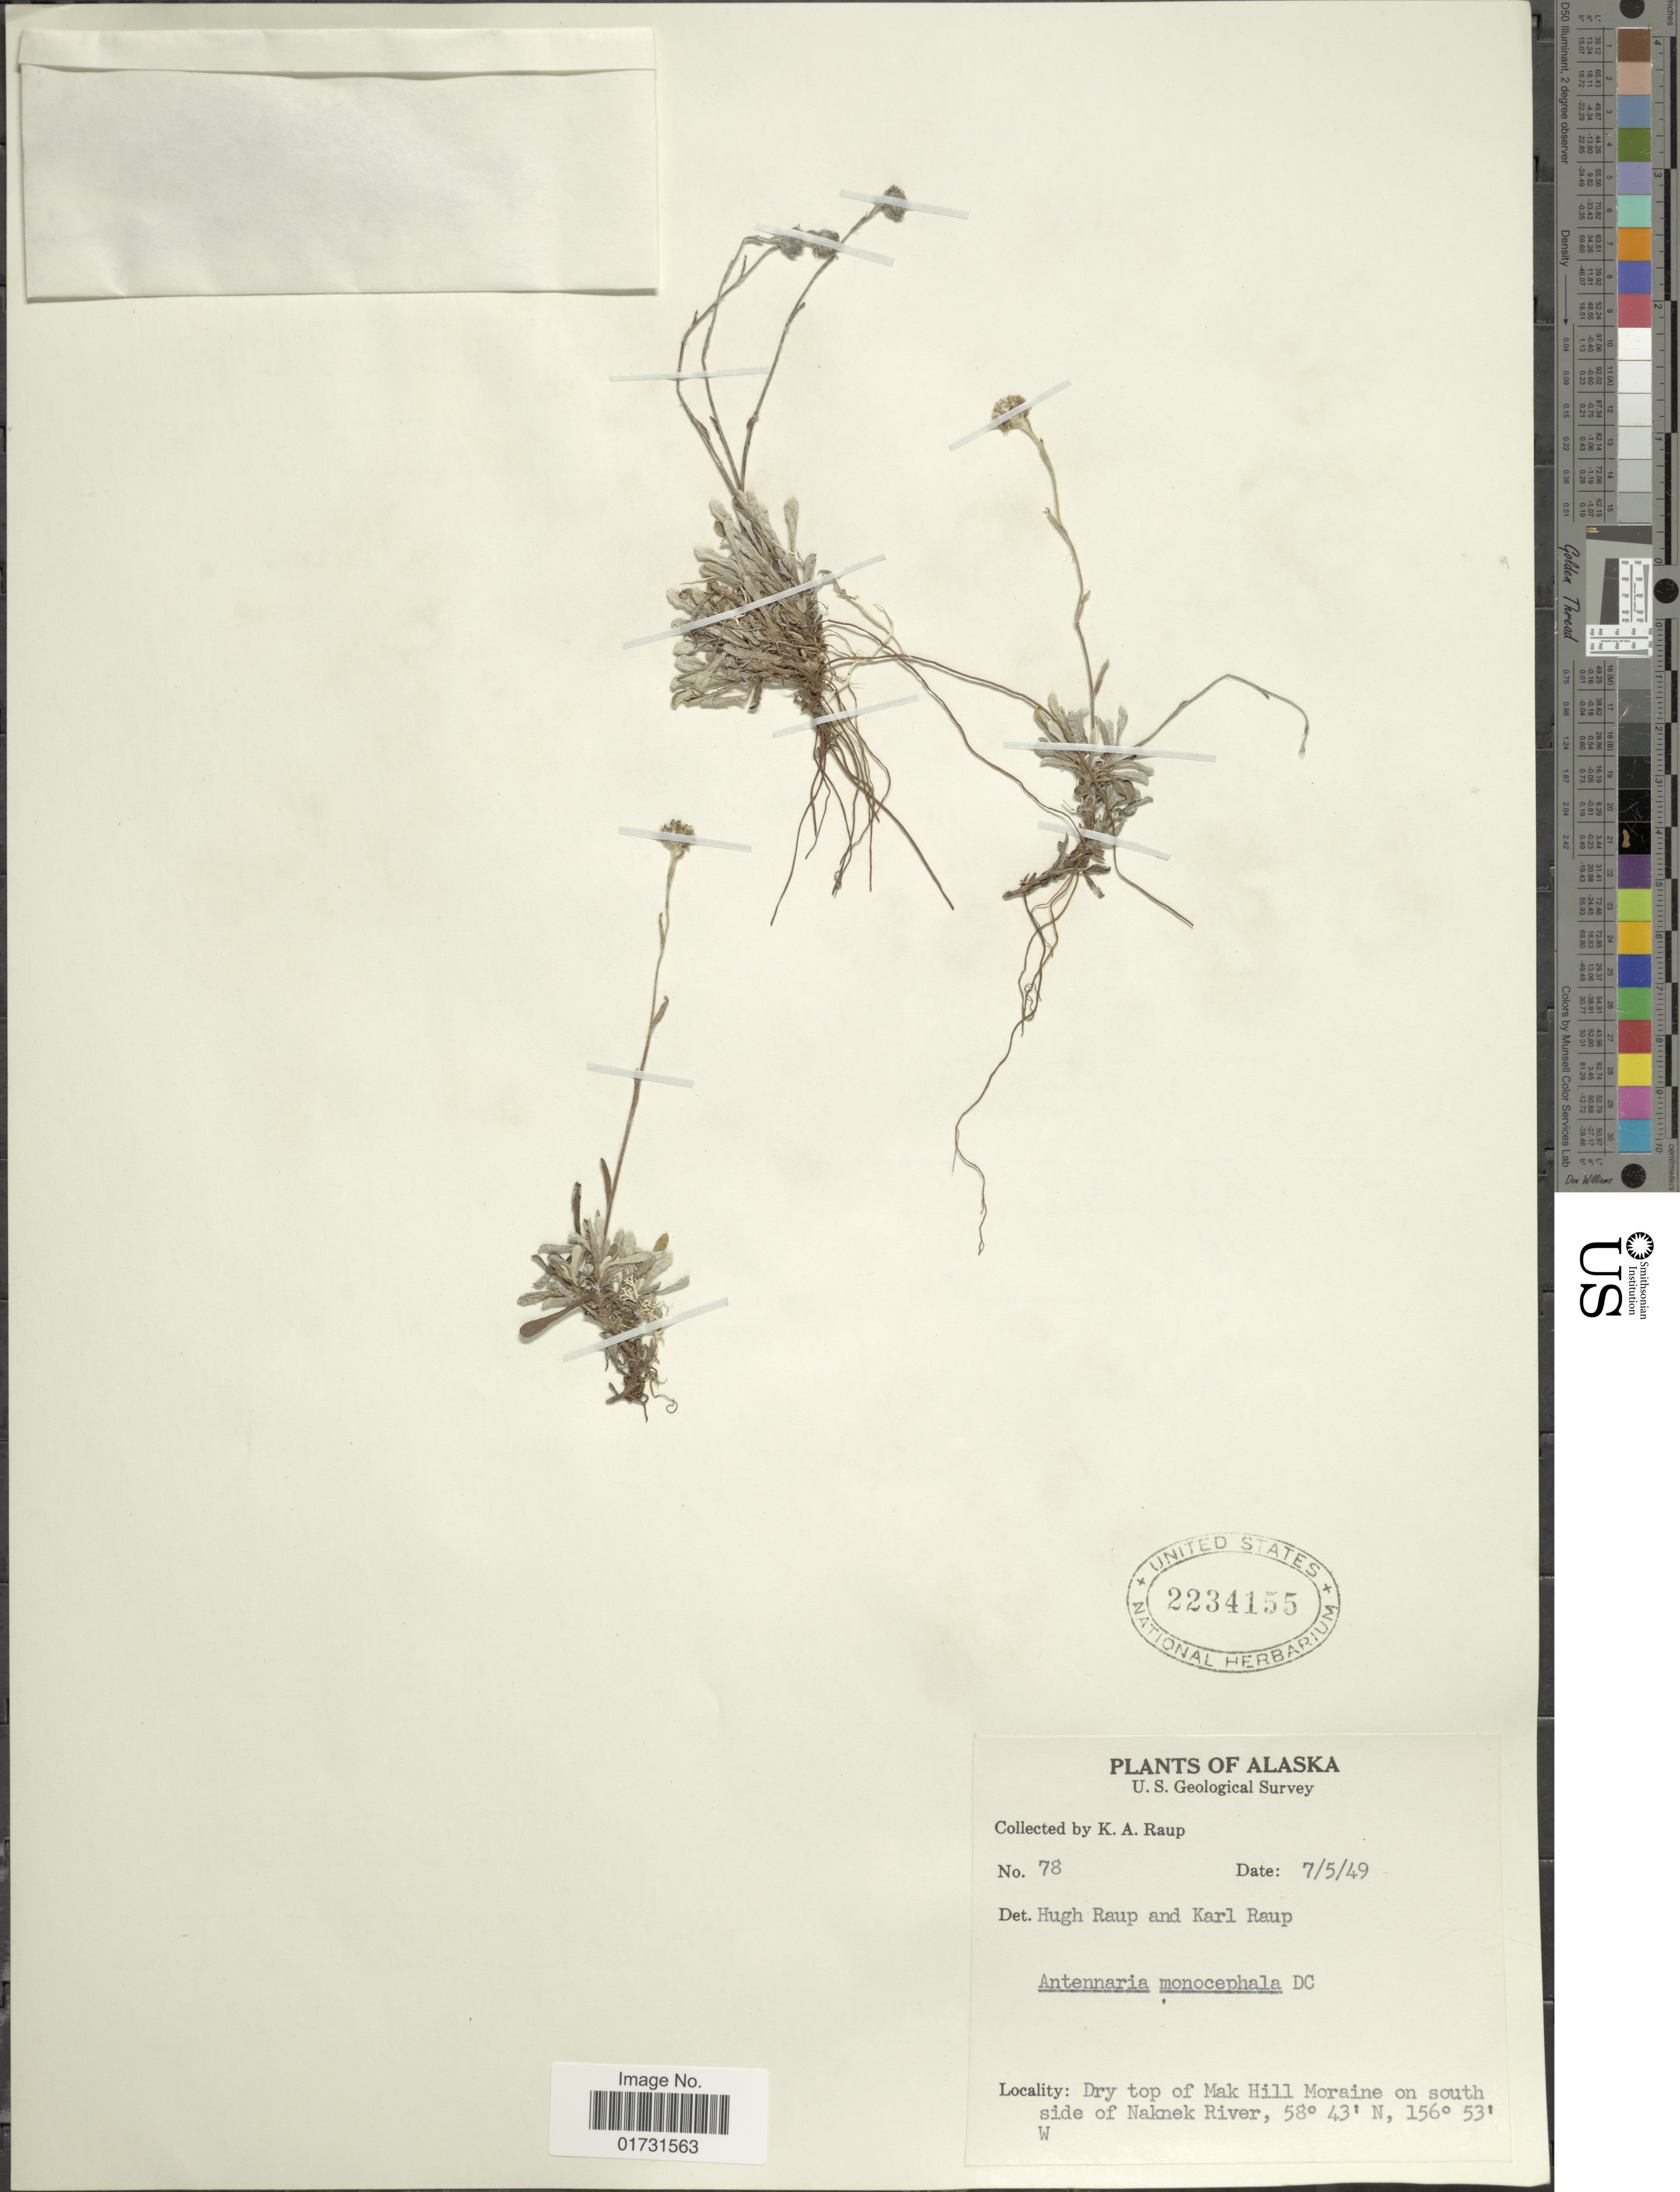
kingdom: Plantae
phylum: Tracheophyta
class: Magnoliopsida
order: Asterales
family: Asteraceae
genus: Antennaria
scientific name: Antennaria monocephala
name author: DC.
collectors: K. Raup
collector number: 78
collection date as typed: Transcribed d/m/y: 5/7/49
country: United States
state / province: Alaska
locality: Top of Mak Hill Moraine on south side of Naknek River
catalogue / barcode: US 2234155